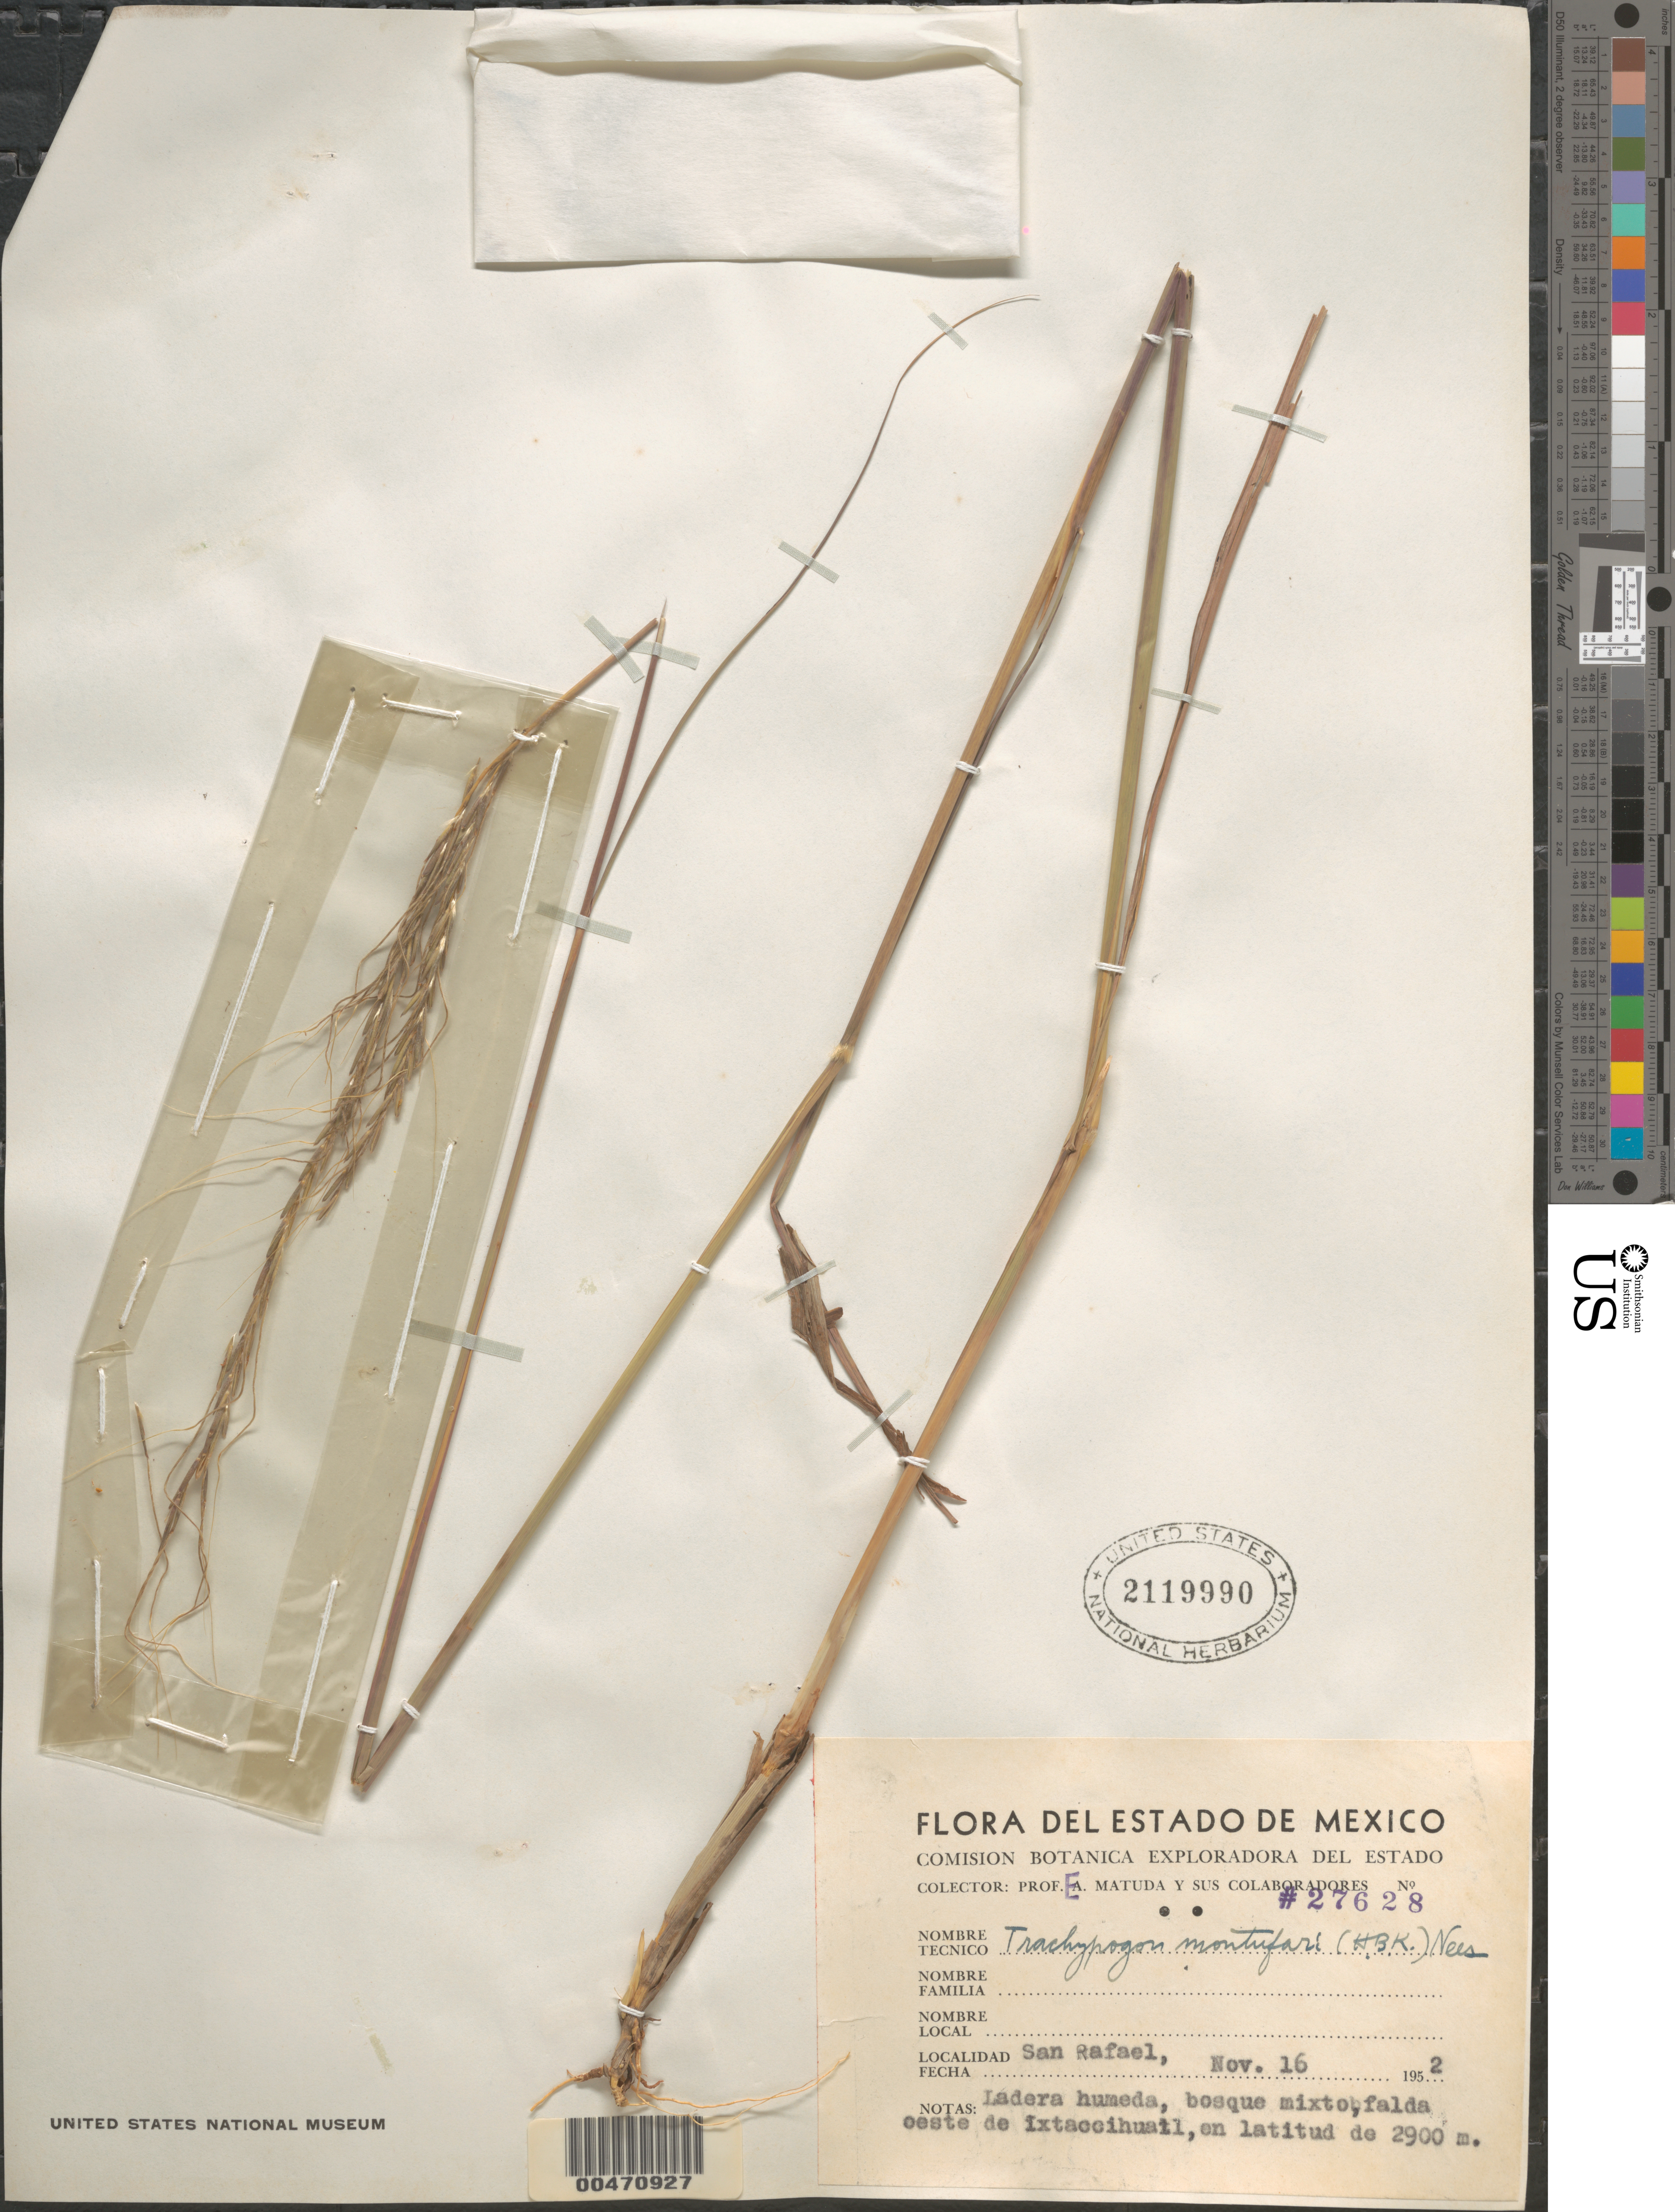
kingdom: Plantae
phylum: Tracheophyta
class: Liliopsida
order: Poales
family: Poaceae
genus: Trachypogon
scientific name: Trachypogon montufari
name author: (Kunth) Nees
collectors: E. Matuda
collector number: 27628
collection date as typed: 16 Nov 1952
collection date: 1952-11-16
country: Mexico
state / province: México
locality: San Rafael, W of Ixtaccihuatl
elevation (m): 2900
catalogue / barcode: US 2119990